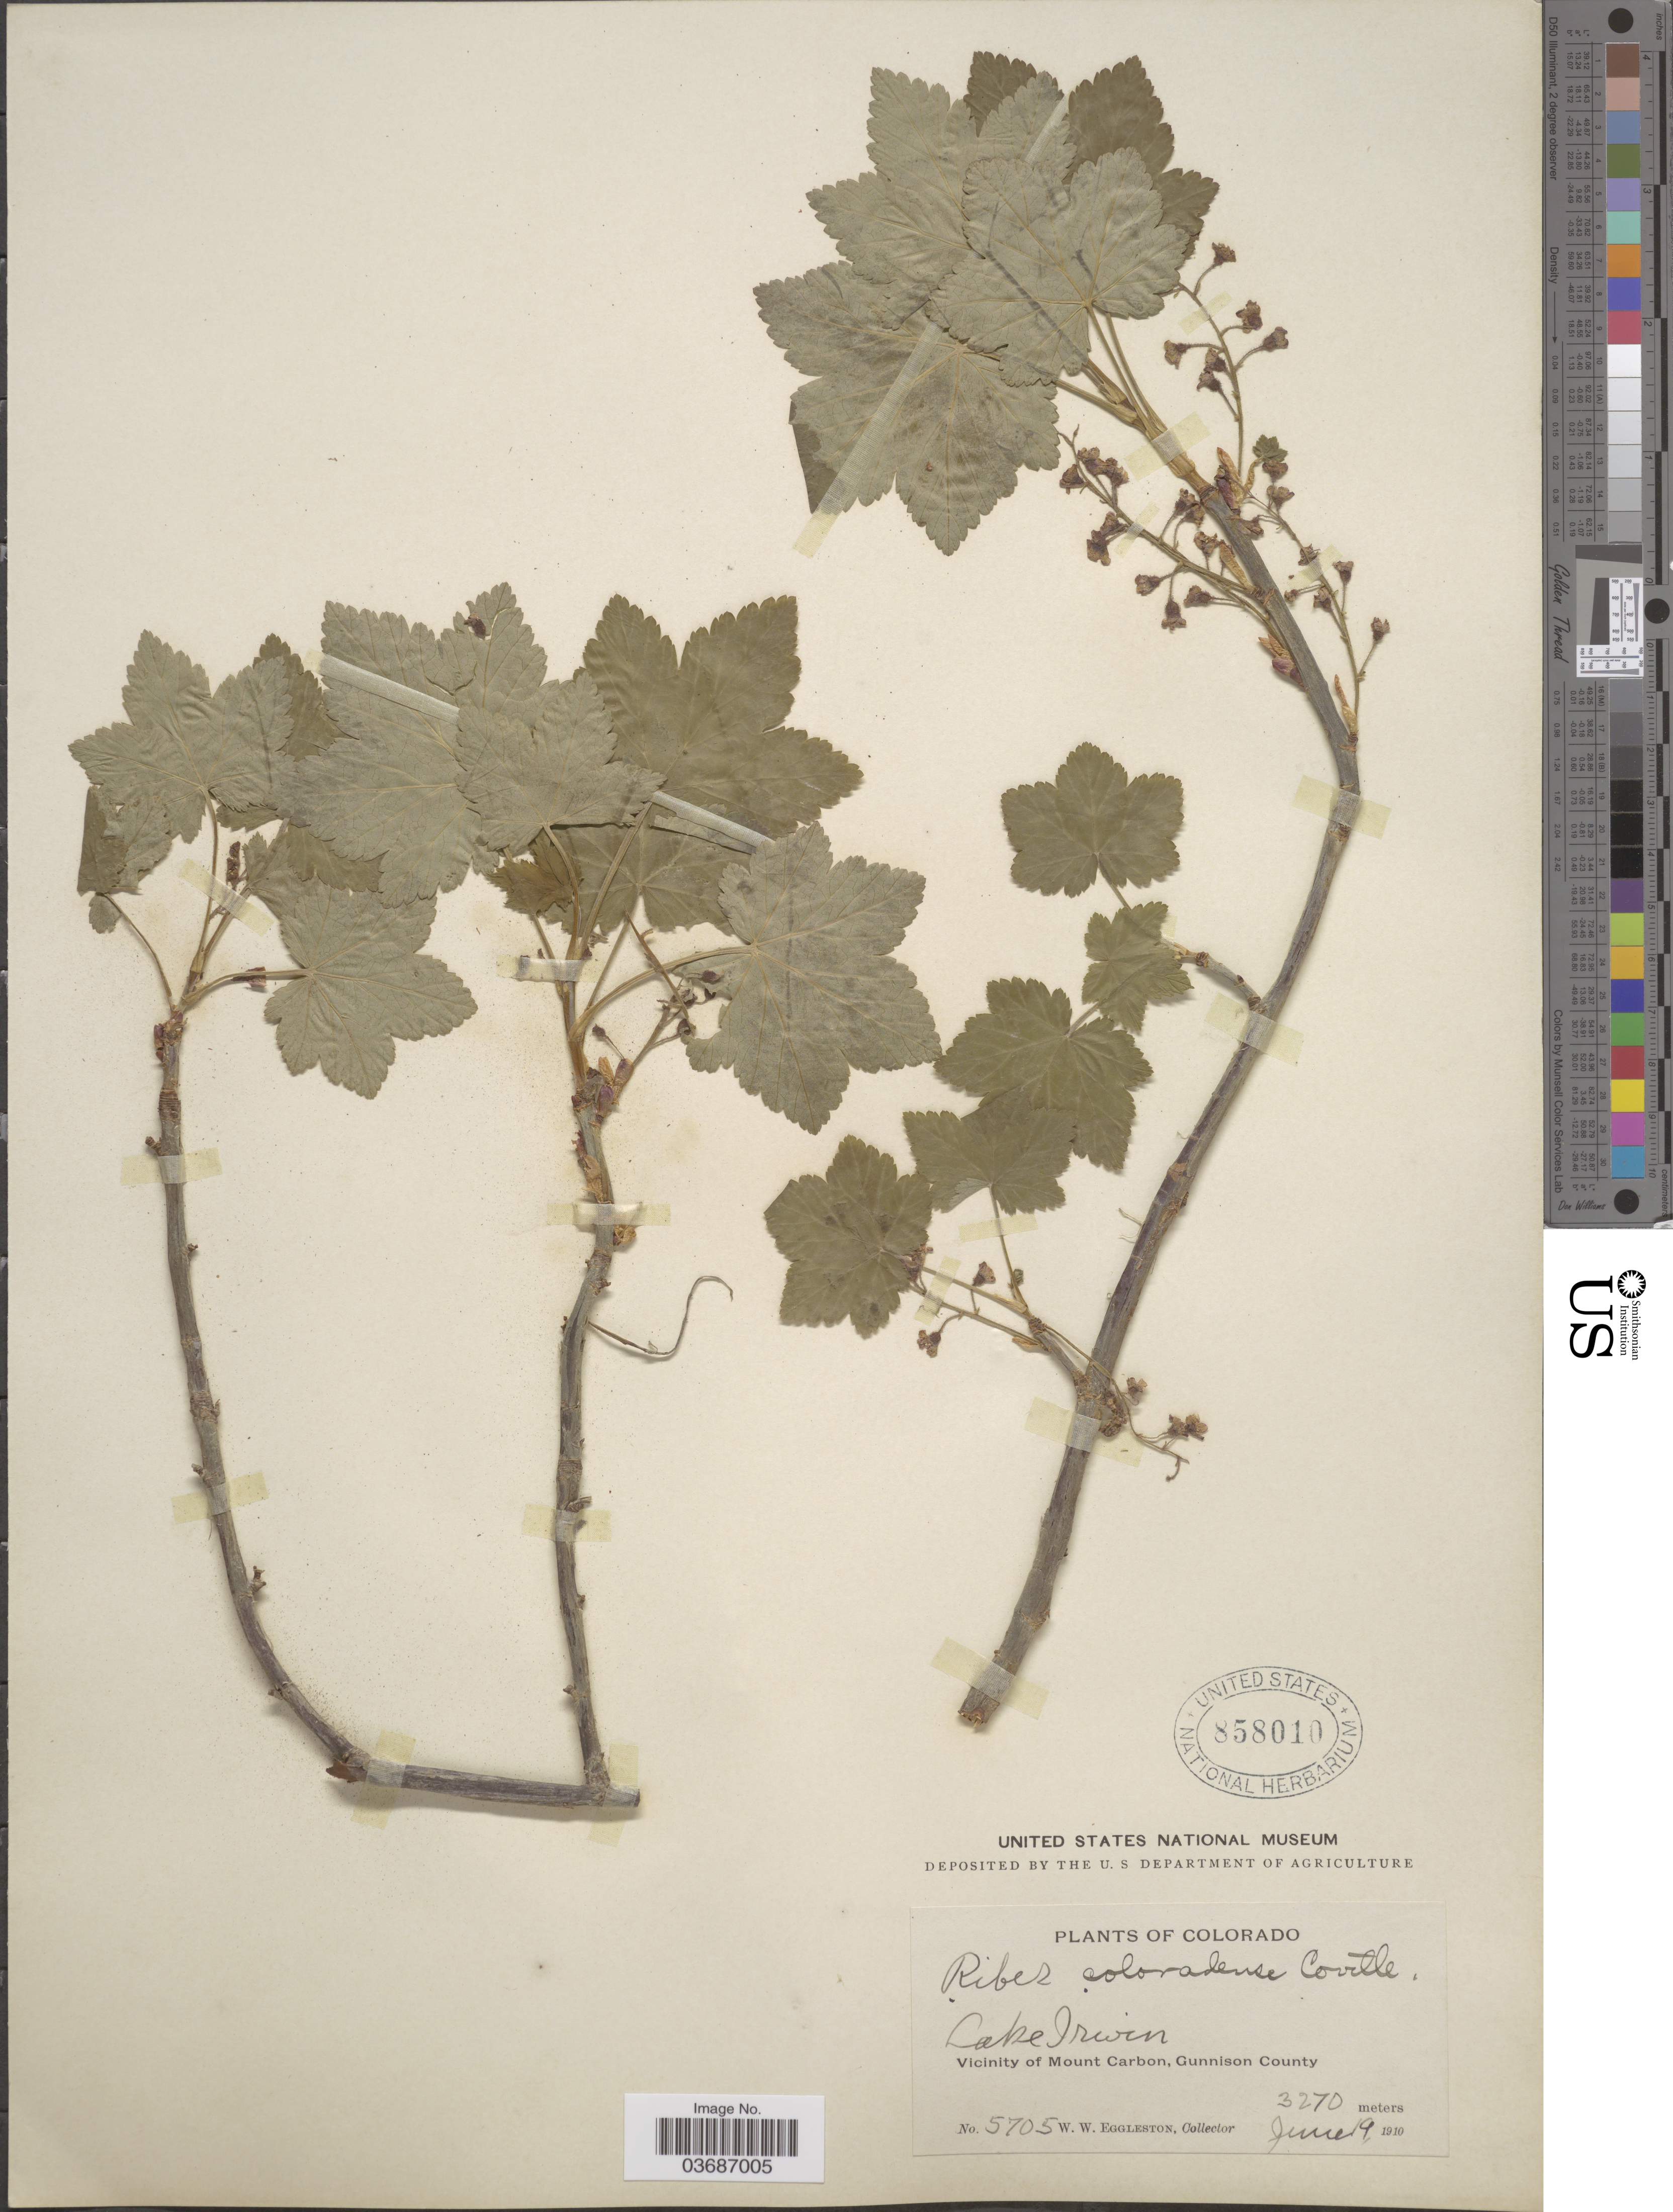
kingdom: Plantae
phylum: Tracheophyta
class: Magnoliopsida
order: Saxifragales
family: Grossulariaceae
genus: Ribes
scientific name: Ribes coloradense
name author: Coville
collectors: W. W. Eggleston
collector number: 5705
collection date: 1910-06-19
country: United States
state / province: Colorado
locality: Lake Irwin. Vicinity of Mount Carbon, Gunnison County.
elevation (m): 3270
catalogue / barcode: US 858010